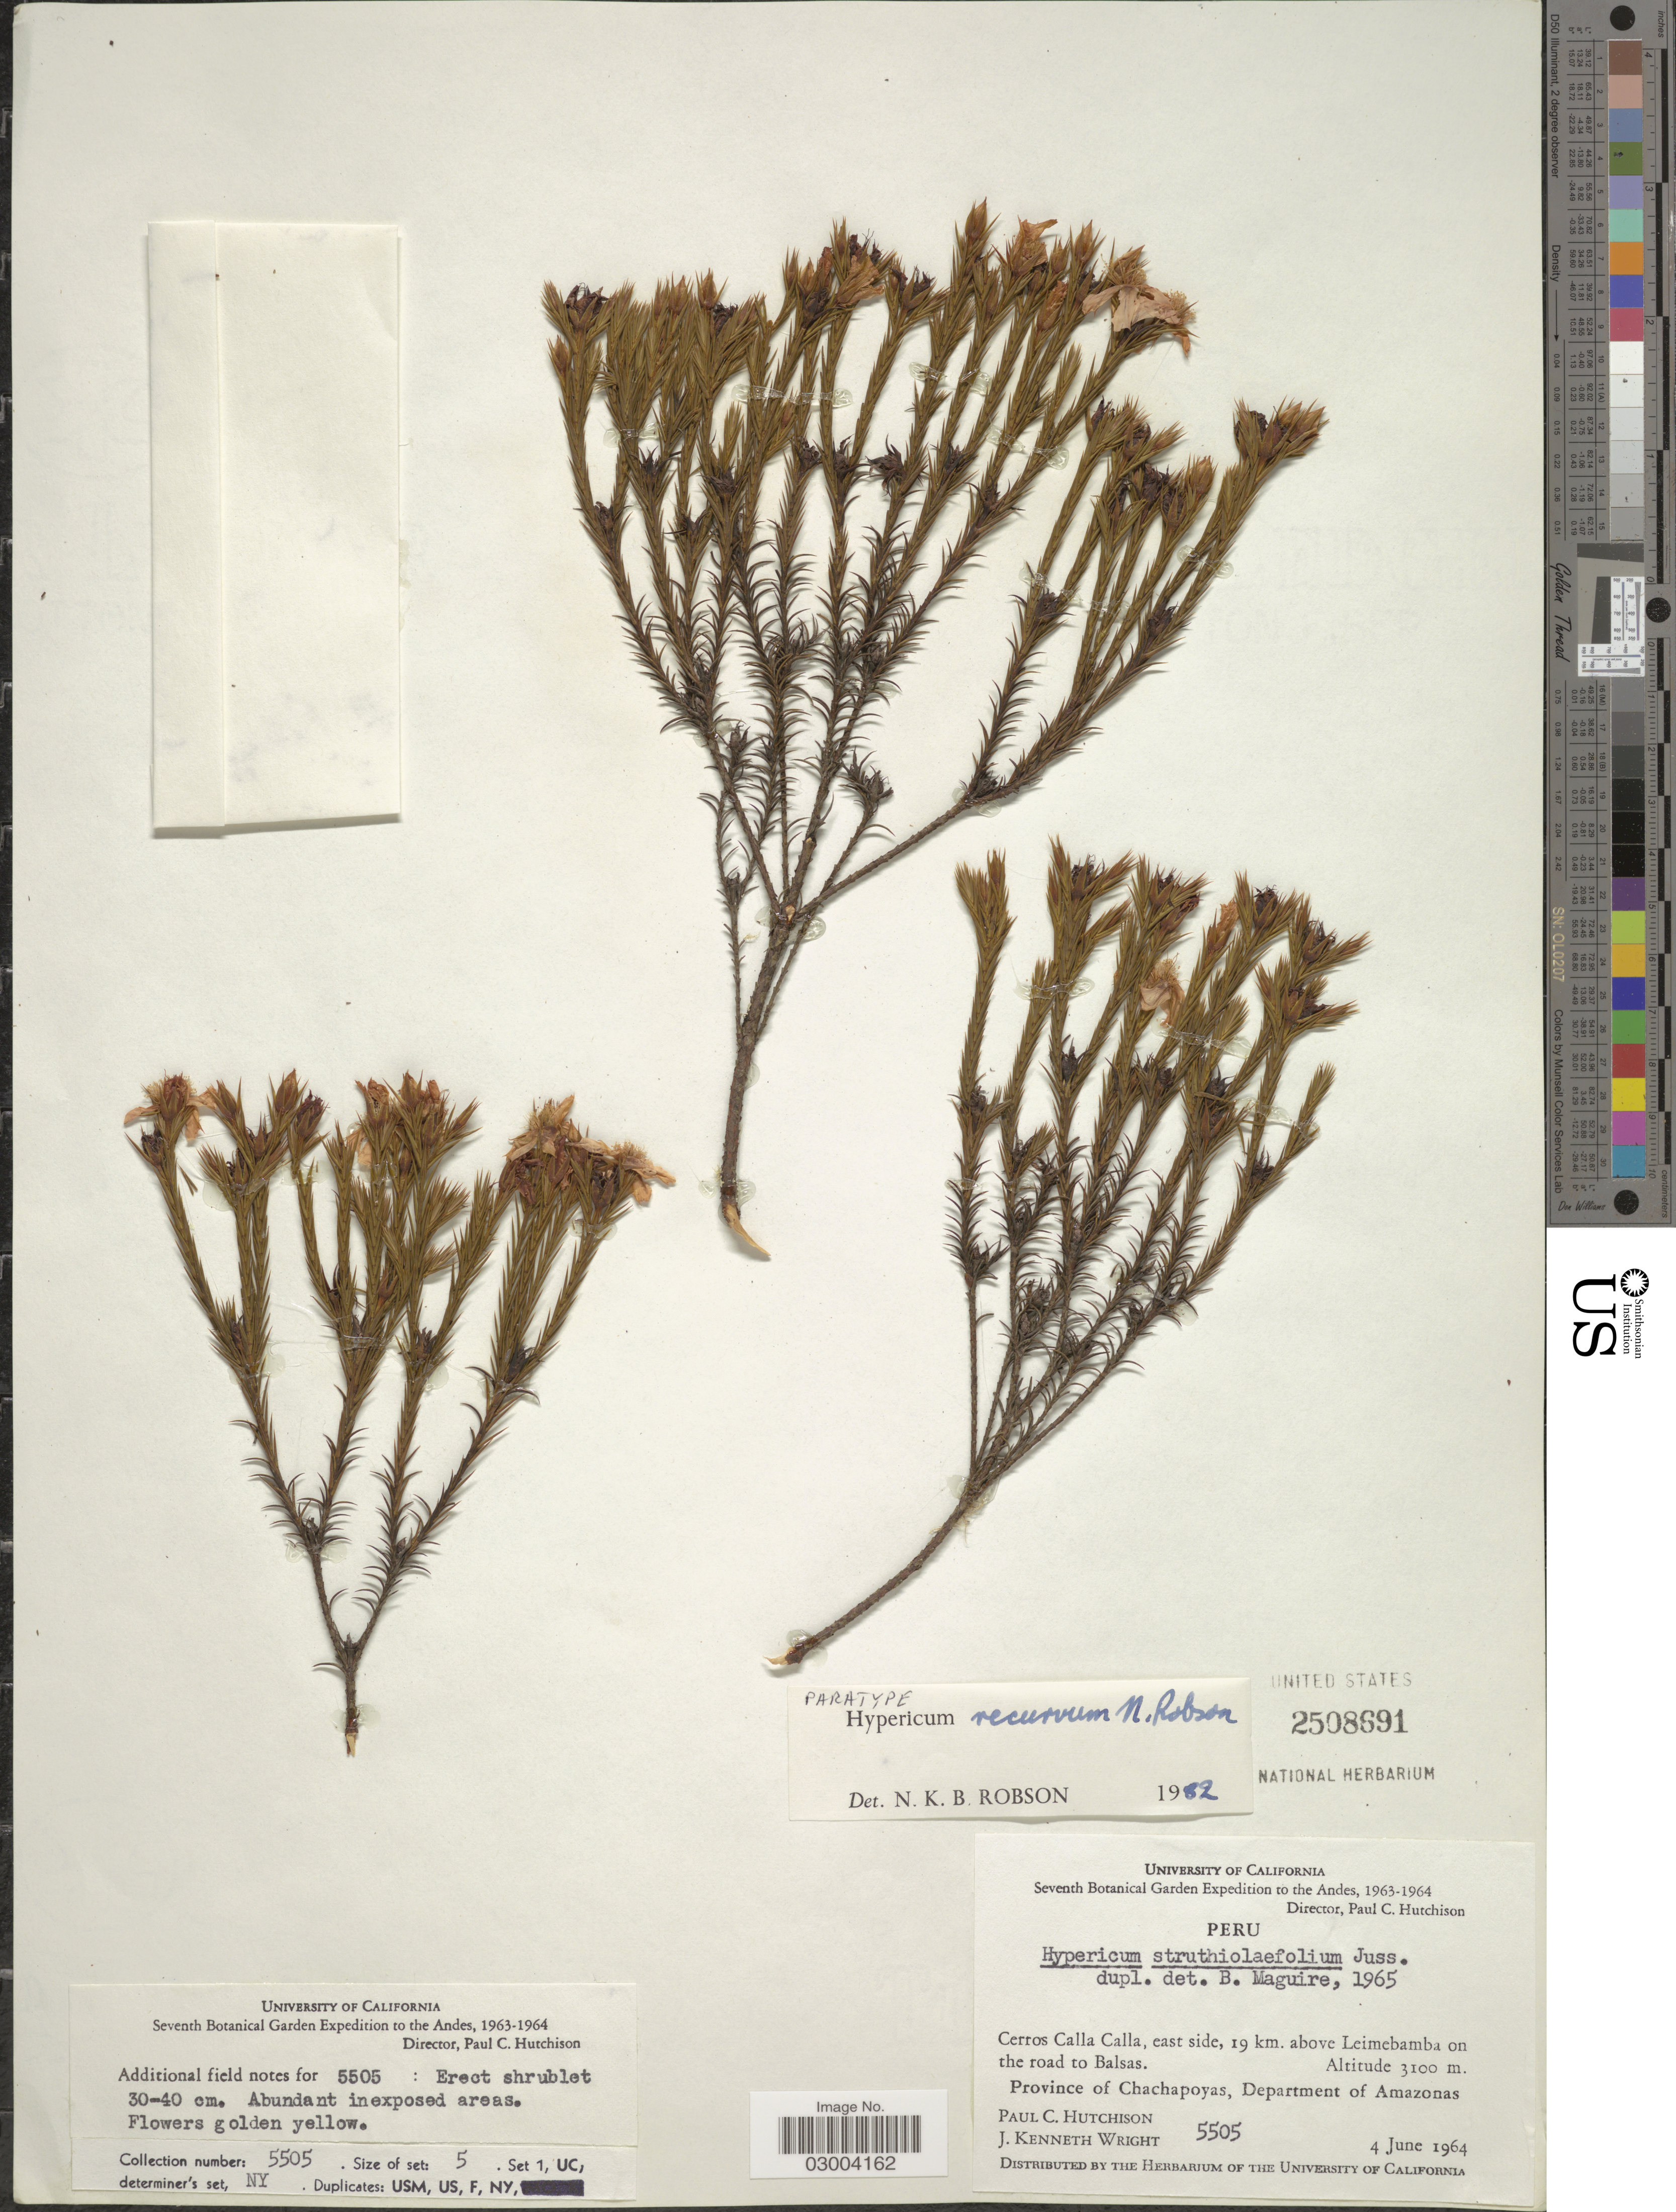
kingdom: Plantae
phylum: Tracheophyta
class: Magnoliopsida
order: Malpighiales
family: Hypericaceae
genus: Hypericum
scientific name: Hypericum recurvum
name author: N. Robson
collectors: P. C. Hutchison & J. K. Wright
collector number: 5505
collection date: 1964-06-04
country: Peru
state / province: Amazonas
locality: The Andes, Cerros Calla Calla, east side, 19 km. above Leimebamba on the road to Balsas, Province of Chachapoyas, Department of Amazonas.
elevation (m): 3100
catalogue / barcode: US 2508691